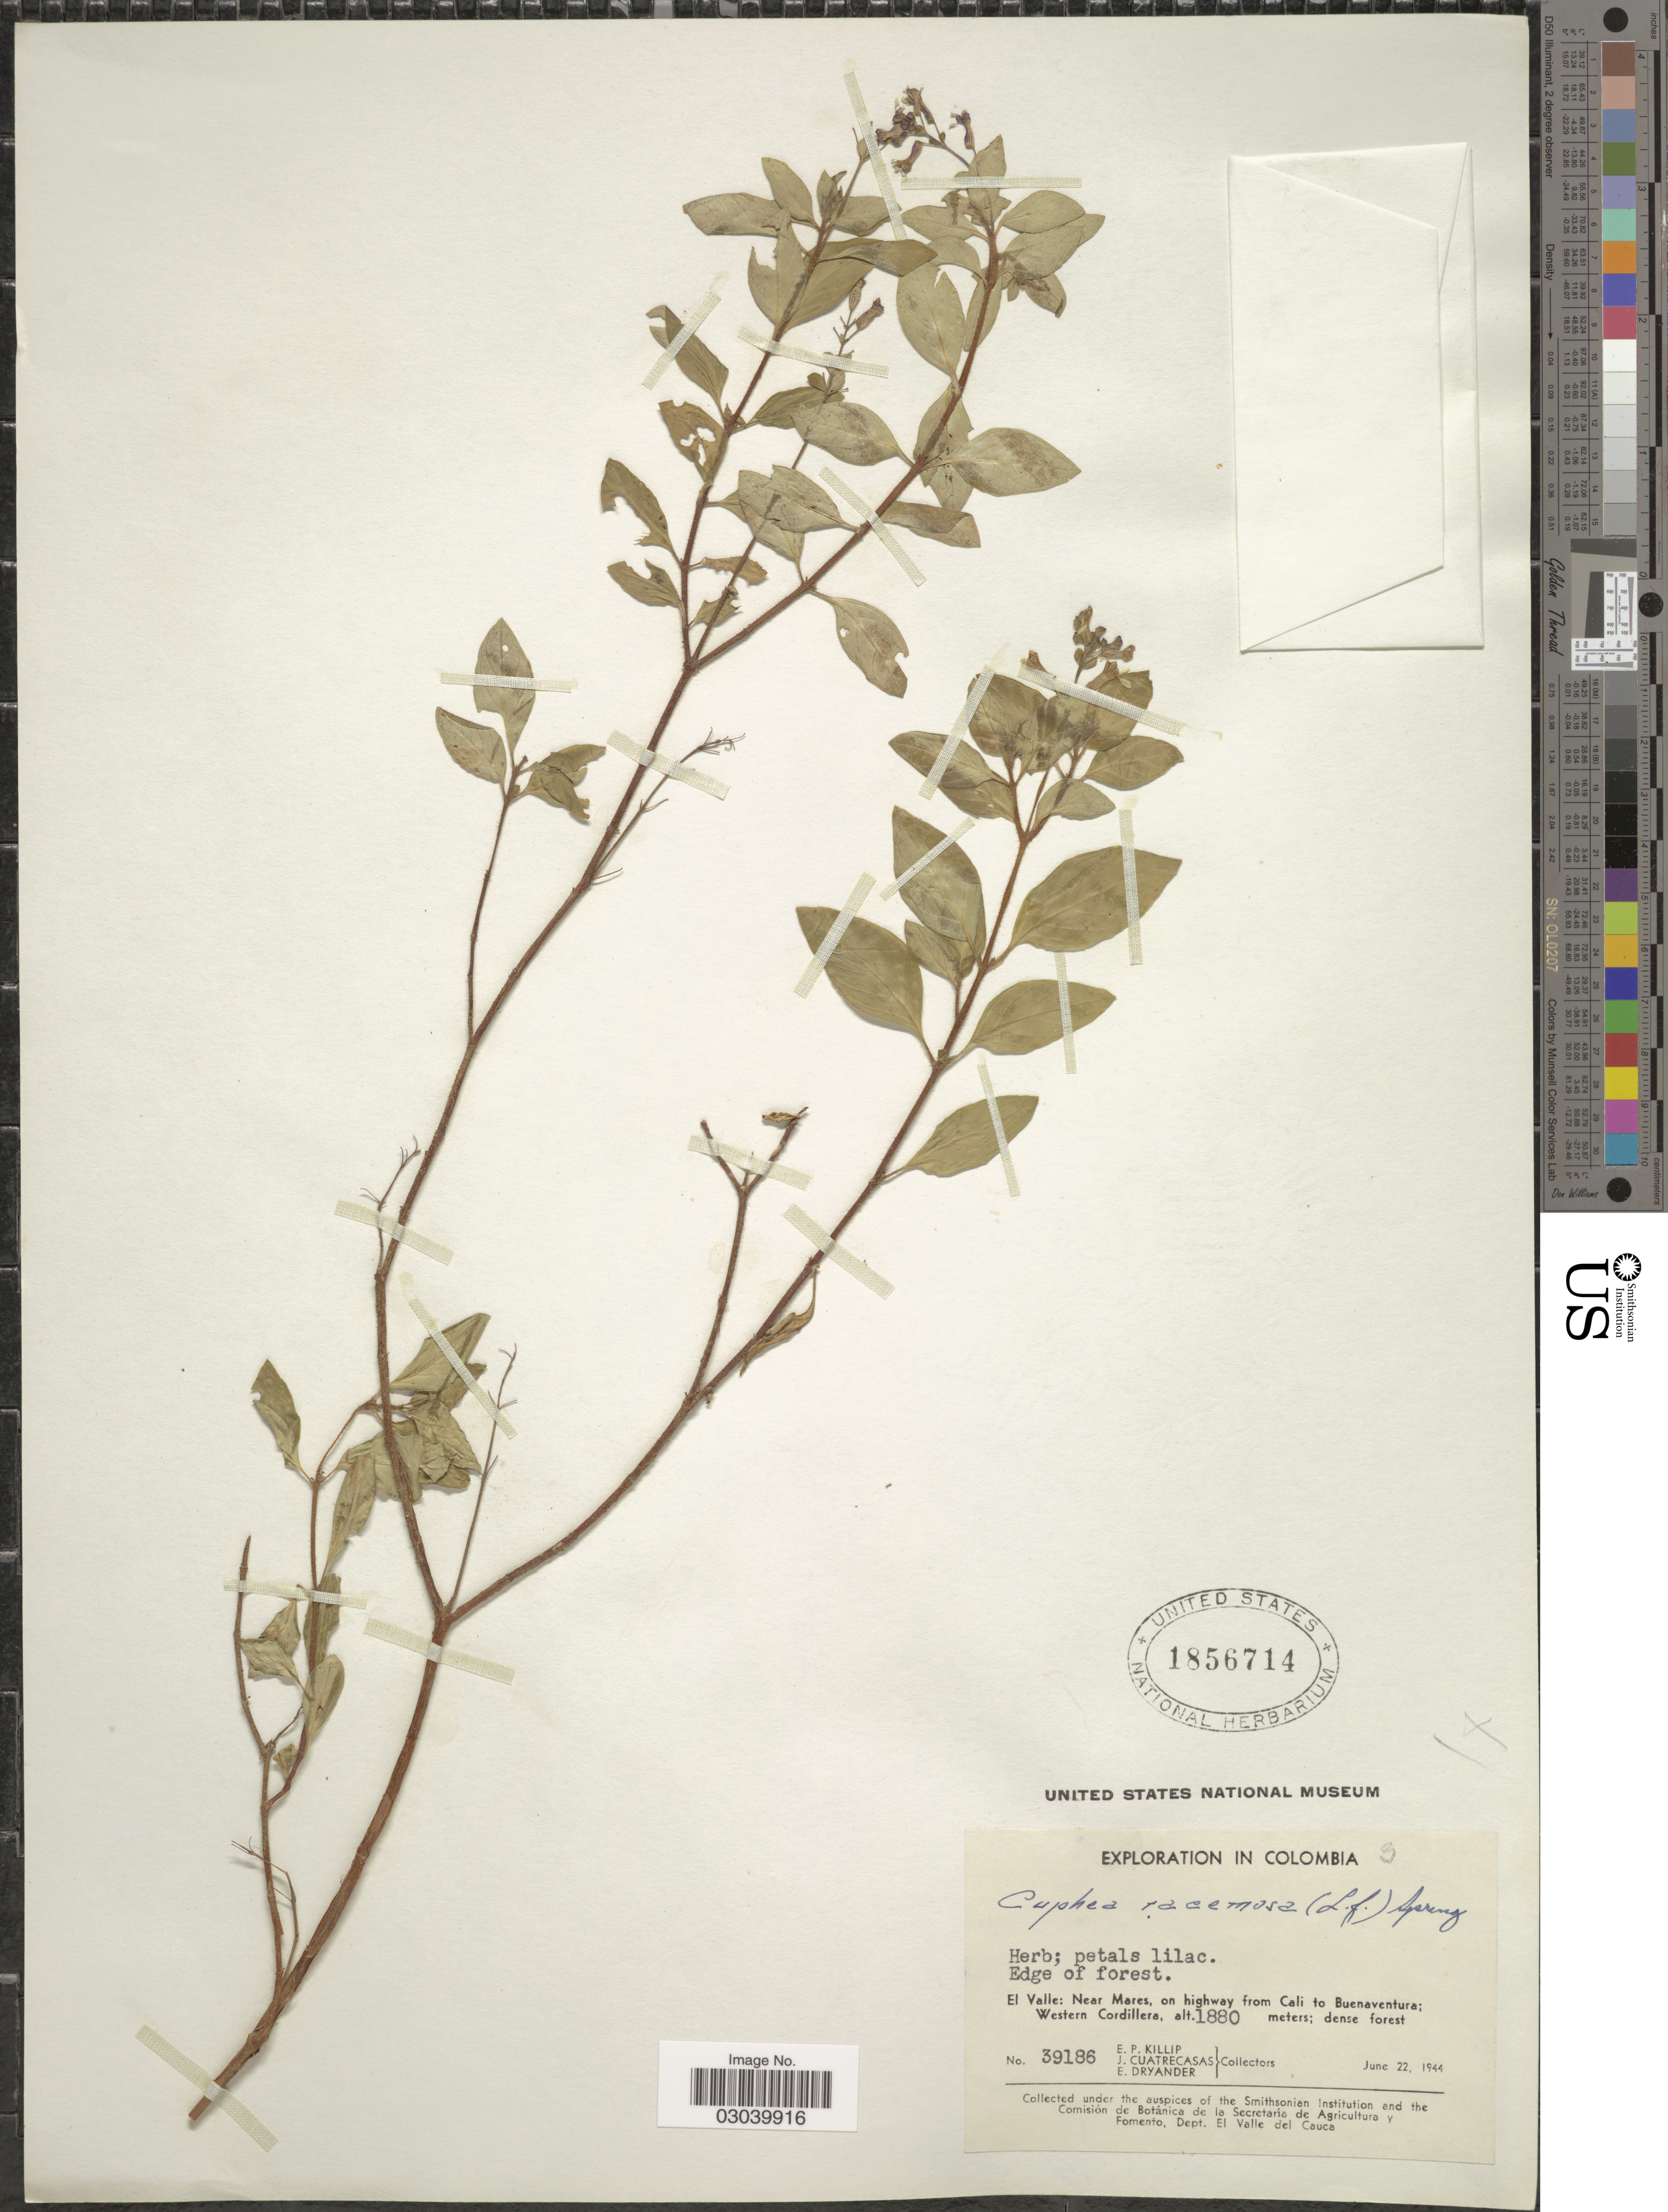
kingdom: Plantae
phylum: Tracheophyta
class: Magnoliopsida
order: Myrtales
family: Lythraceae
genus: Cuphea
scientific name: Cuphea racemosa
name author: (L. f.) Spreng.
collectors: E. P. Killip, J. Cuatrecasas & E. Dryander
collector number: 39186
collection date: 1944-06-22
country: Colombia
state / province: Valle del Cauca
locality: El Valle: Near Mares, on highway from Cali to Buenaventura; Western Cordillera.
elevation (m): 1880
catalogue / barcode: US 1856714